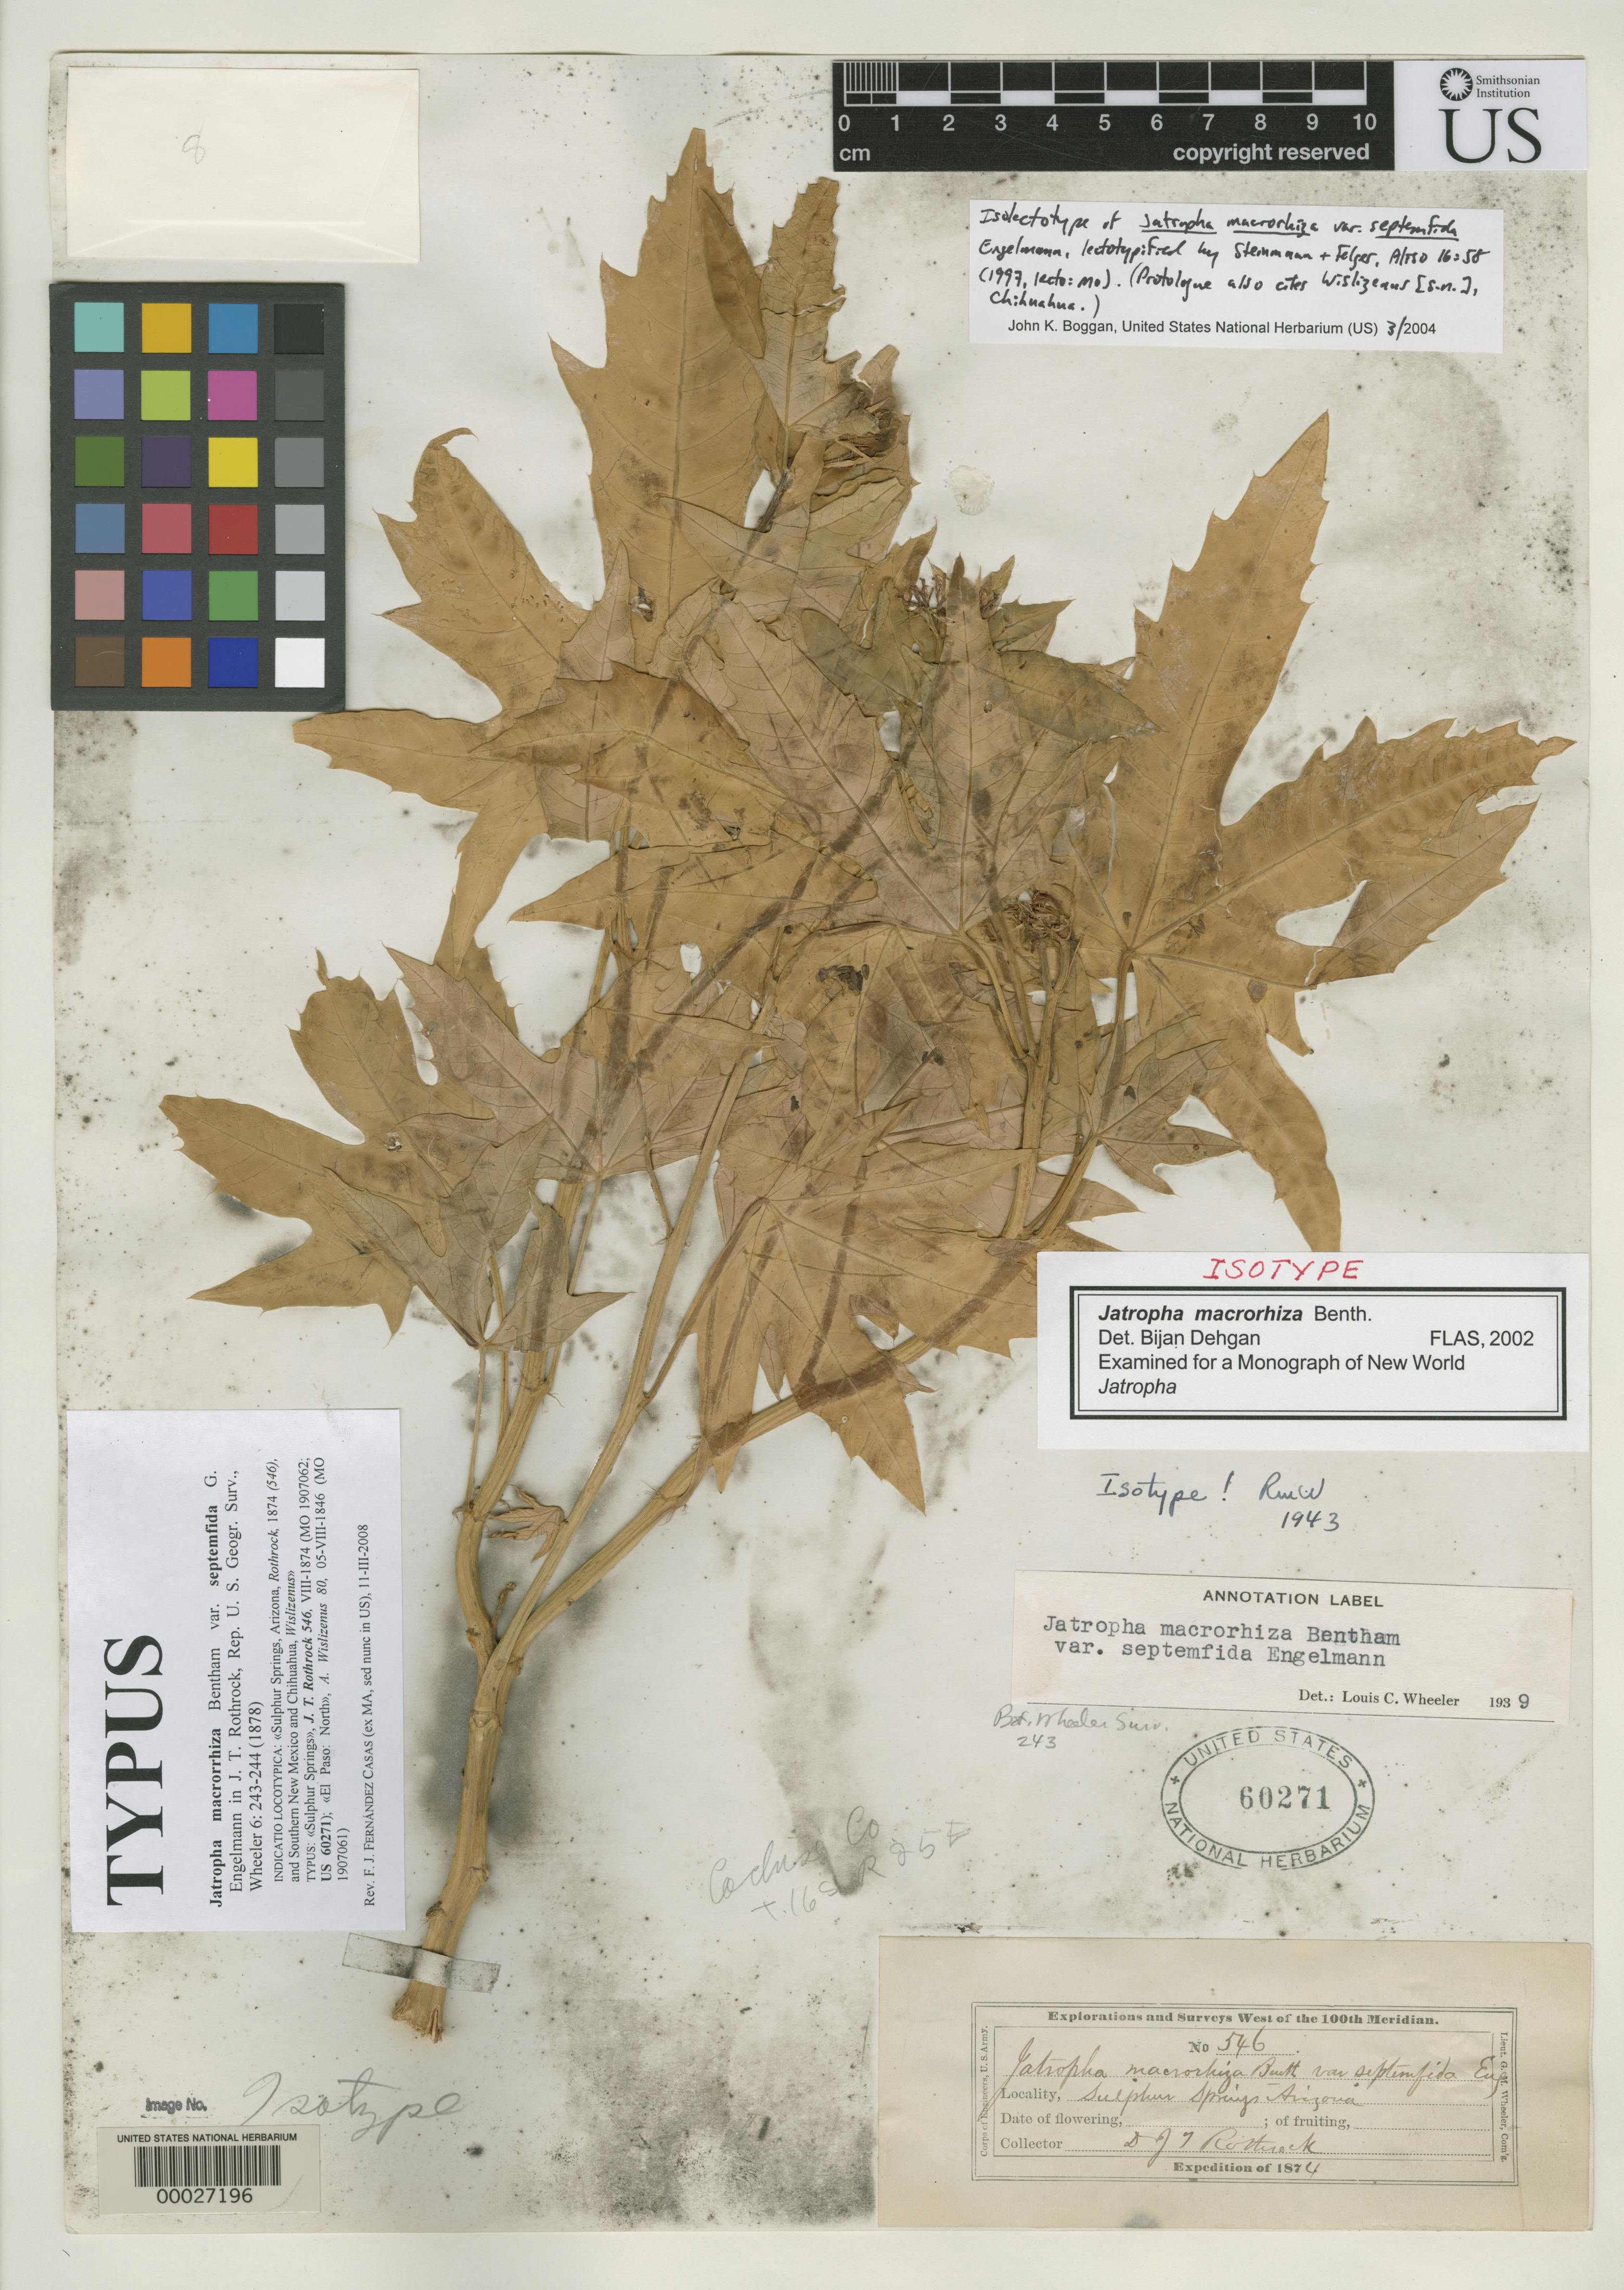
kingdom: Plantae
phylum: Tracheophyta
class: Magnoliopsida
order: Malpighiales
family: Euphorbiaceae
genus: Jatropha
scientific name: Jatropha macrorhiza var. septemfida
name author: Engelm.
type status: Isolectotype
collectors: J. T. Rothrock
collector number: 546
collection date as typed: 1874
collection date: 1874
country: United States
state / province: Arizona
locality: Sulphur Springs.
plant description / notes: Annotated by B. Dehgan (2002) as "isotype" but protologue also cites Wislizenus [s.n.], Chihuahua.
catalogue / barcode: US 60271